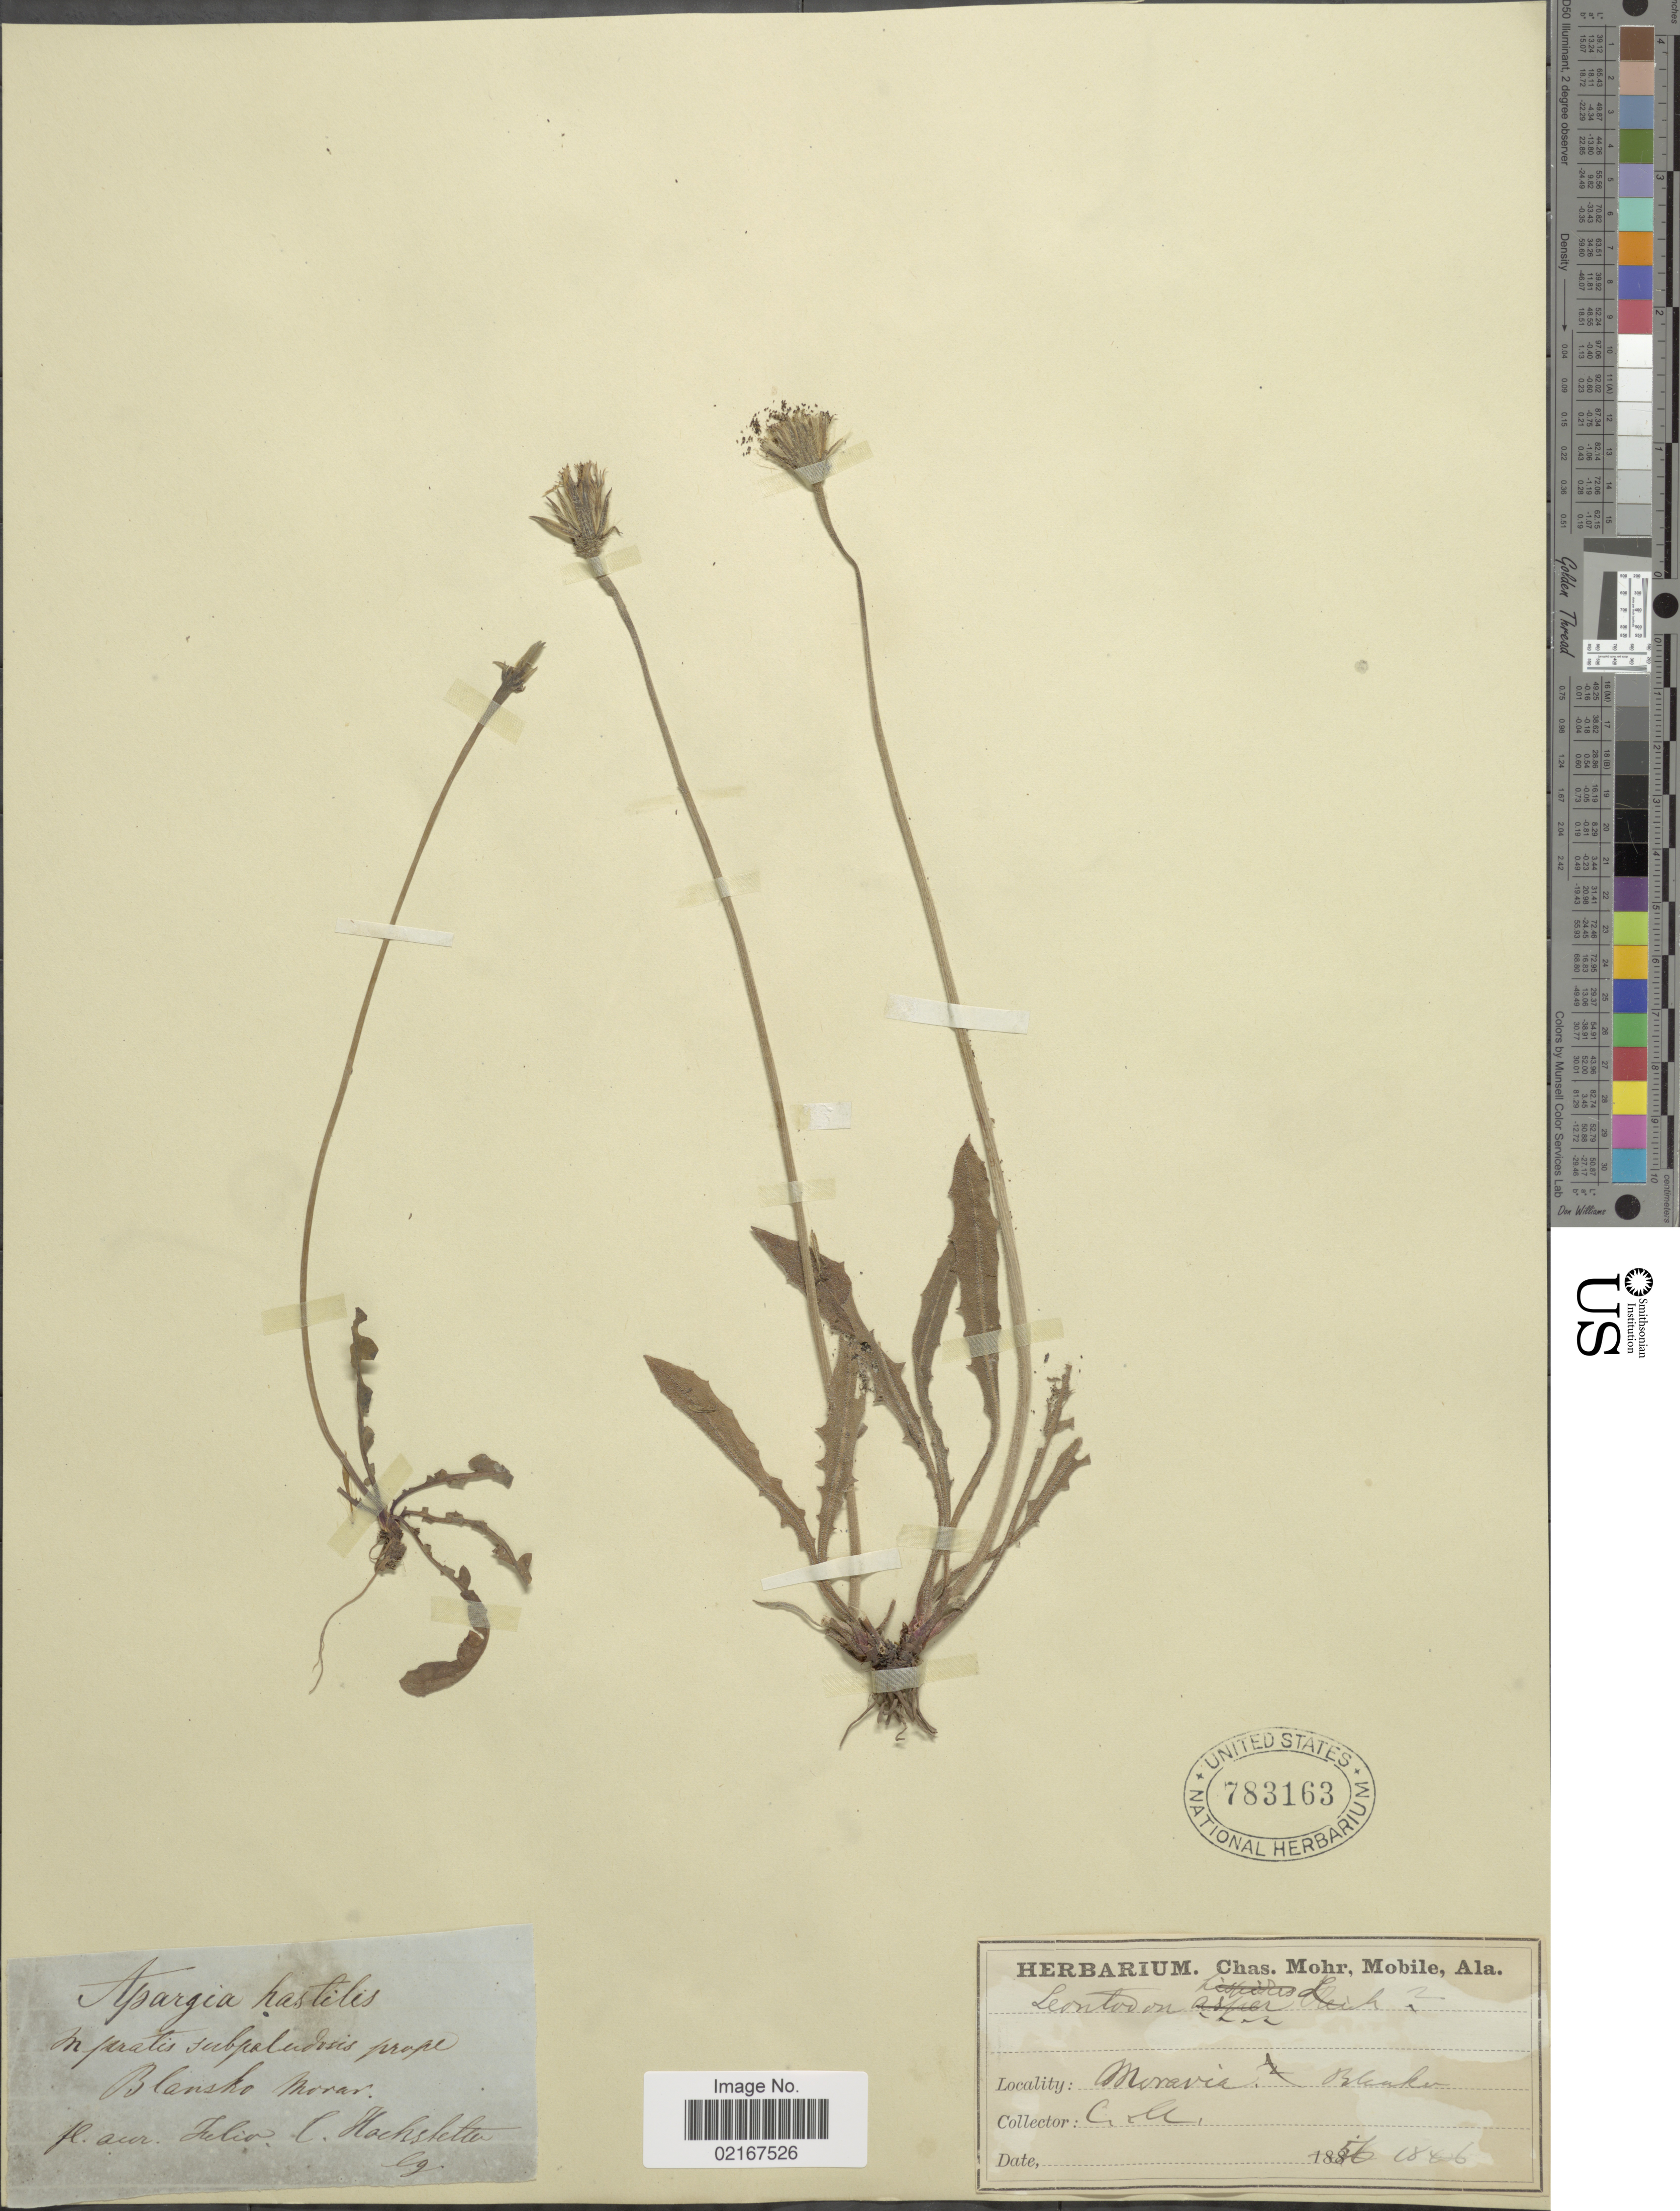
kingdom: Plantae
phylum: Tracheophyta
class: Magnoliopsida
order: Asterales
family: Asteraceae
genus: Leontodon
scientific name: Leontodon hispidus subsp. hastilis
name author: (L.) Pawlowska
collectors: Mohr, C. T. (herbarium) & C. Hochstetter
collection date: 1886-07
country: Czechia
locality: Moravia, Blansko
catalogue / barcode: US 783163